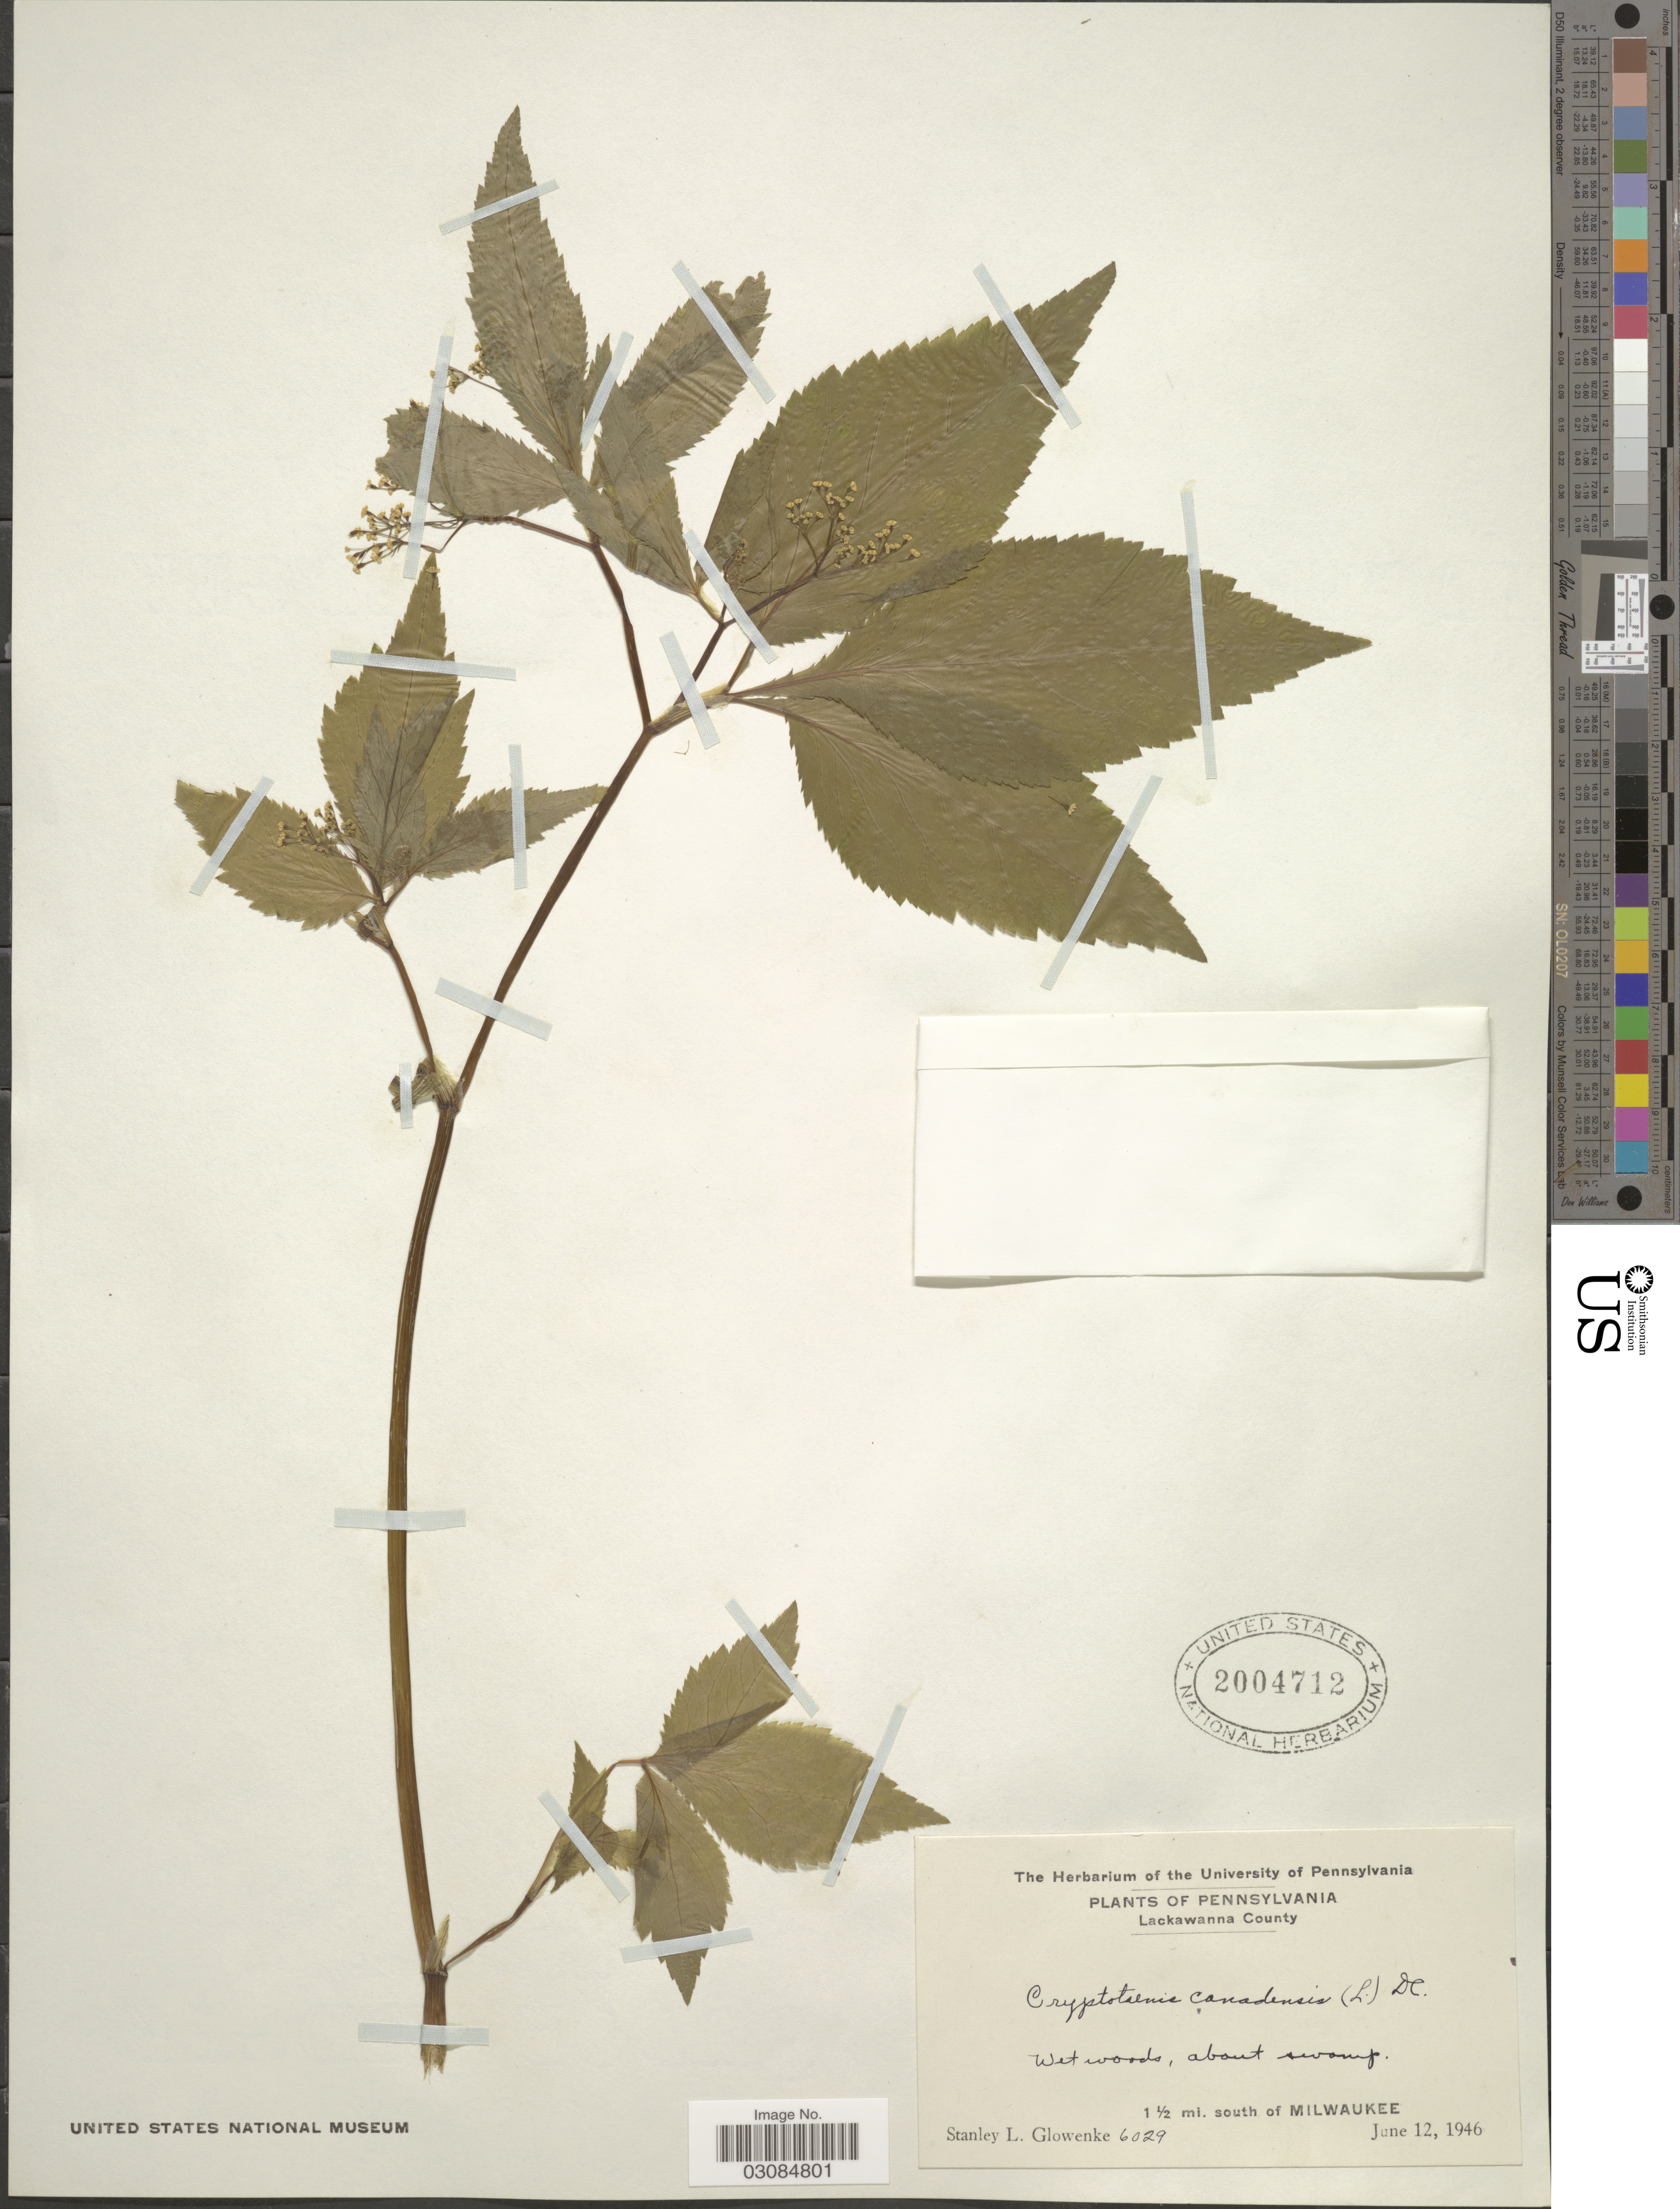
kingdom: Plantae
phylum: Tracheophyta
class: Magnoliopsida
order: Apiales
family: Apiaceae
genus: Cryptotaenia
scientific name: Cryptotaenia canadensis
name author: (L.) DC.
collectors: S. Glowenke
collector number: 6029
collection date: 1946-06-12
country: United States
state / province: Pennsylvania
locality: Lackawanna County. 1½ mi. south of Milwaukee.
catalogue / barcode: US 2004712